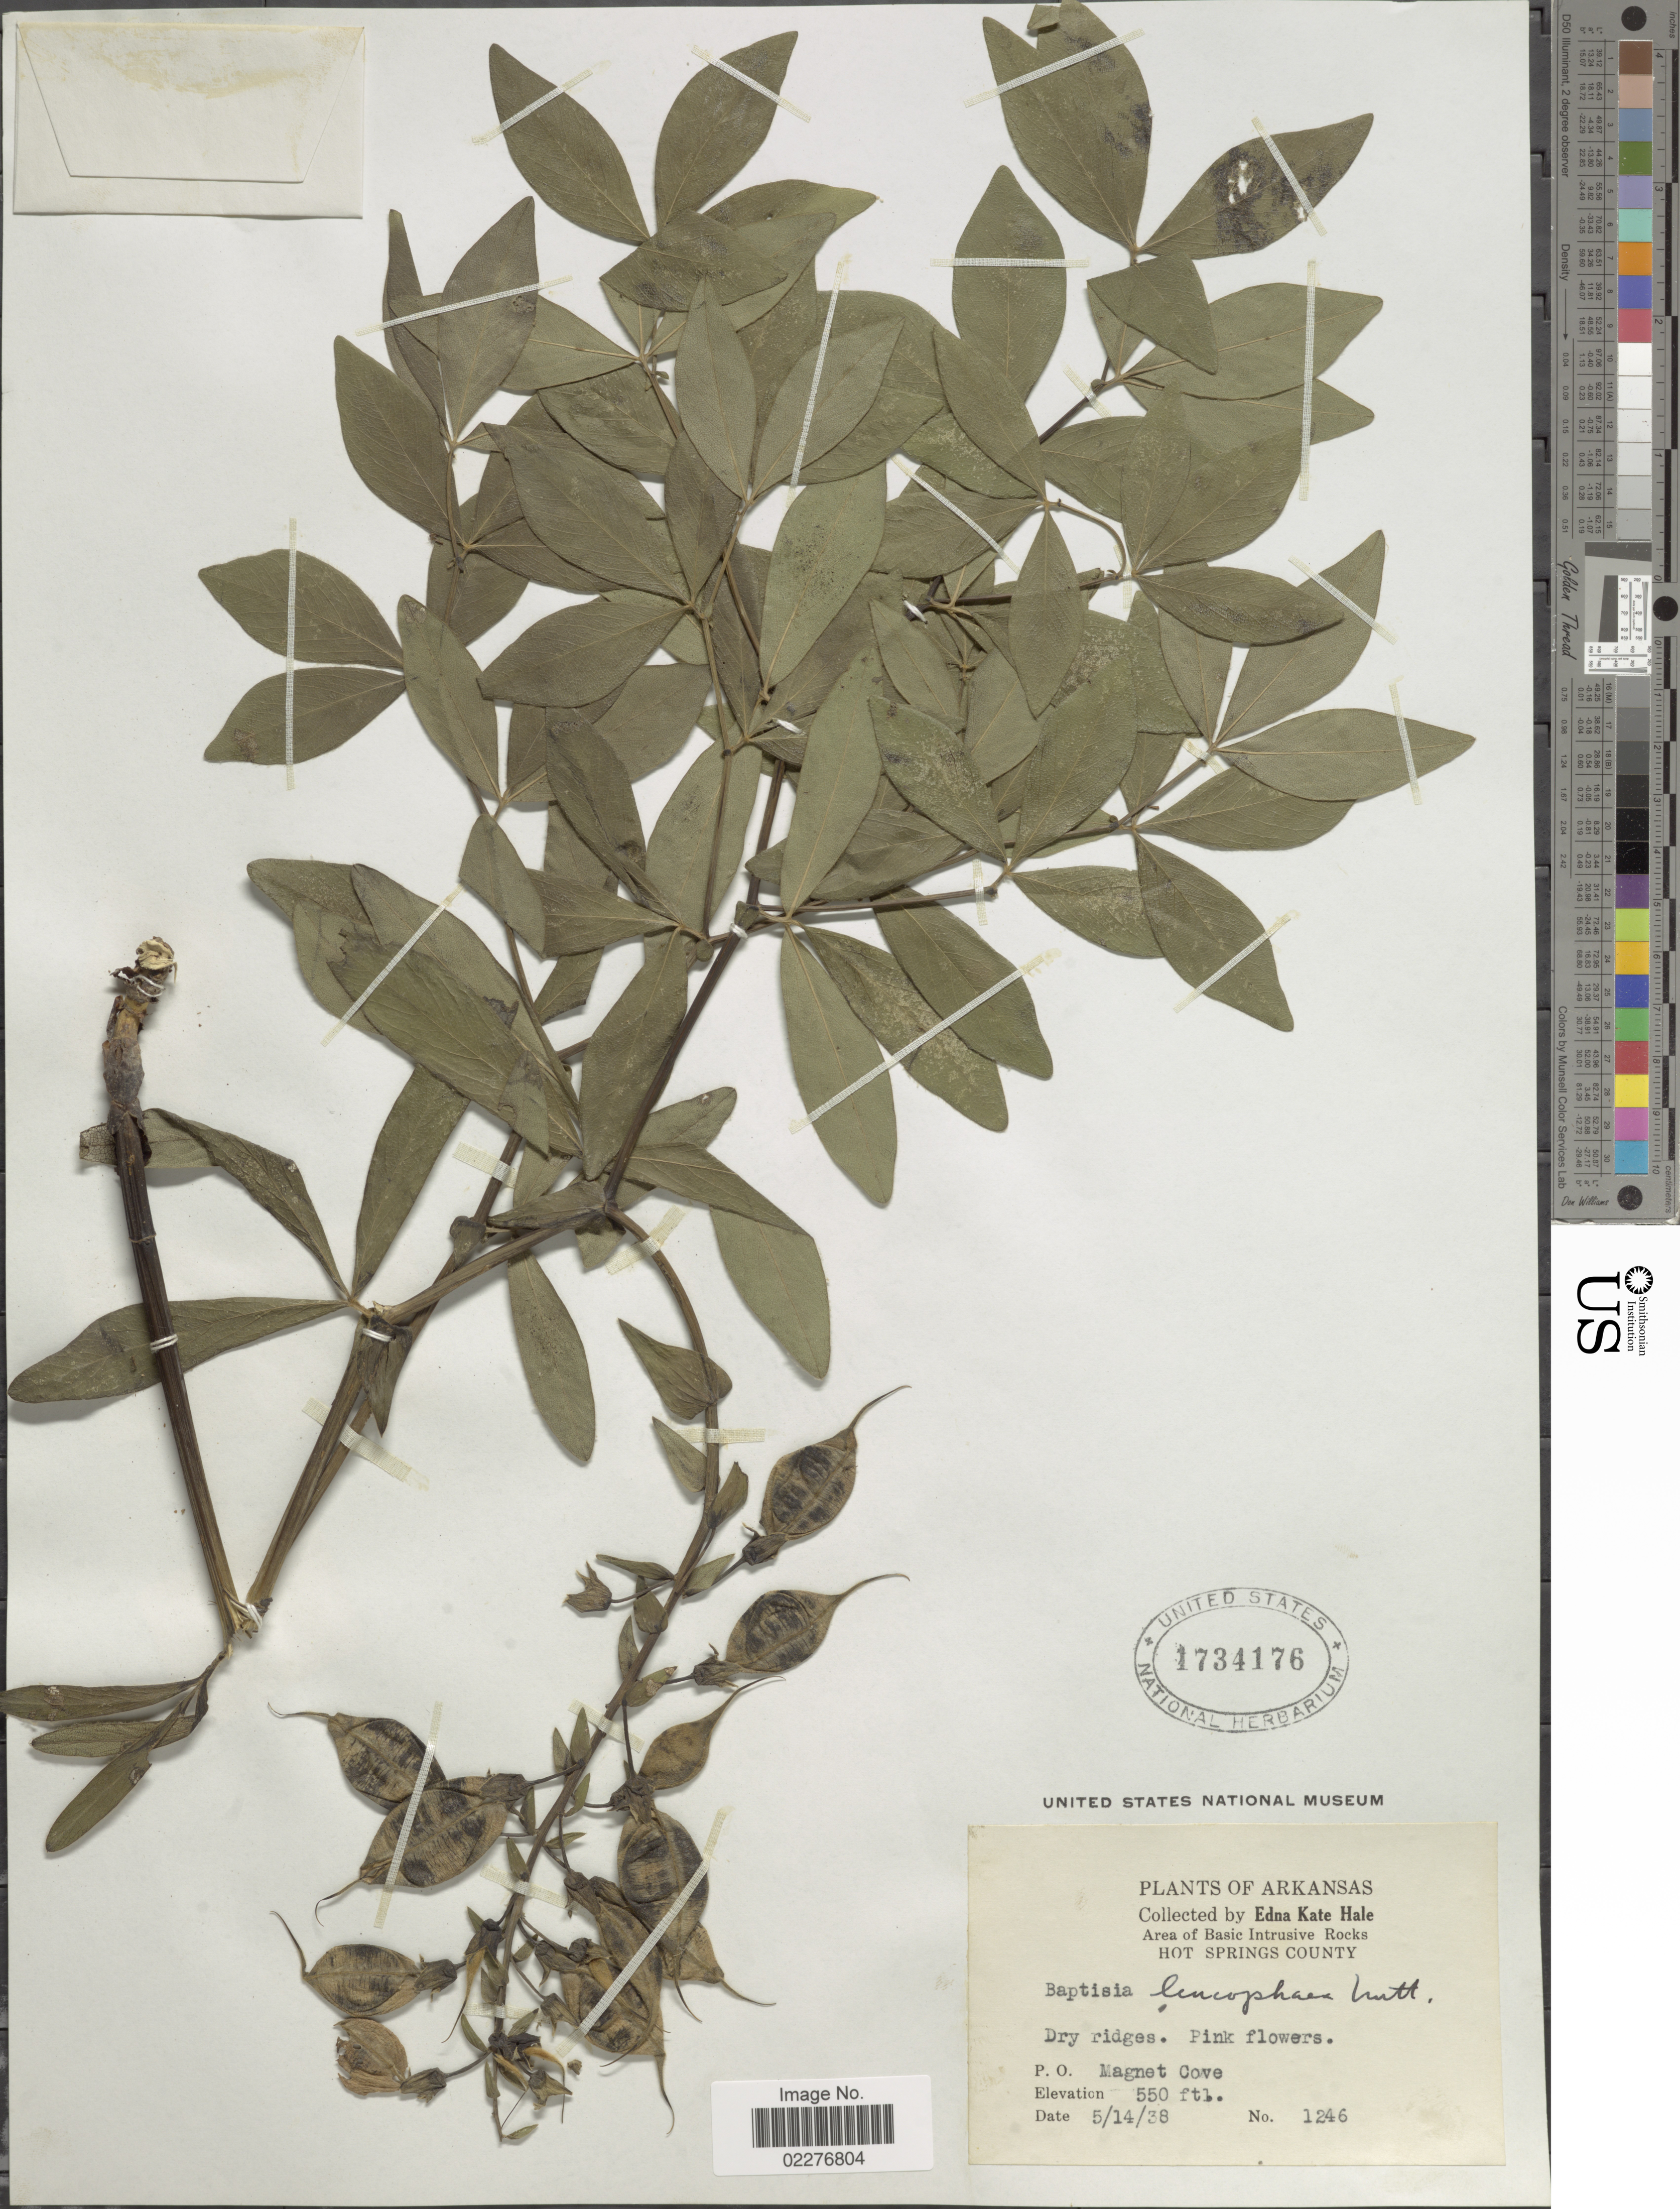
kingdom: Plantae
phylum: Tracheophyta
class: Magnoliopsida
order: Fabales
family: Fabaceae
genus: Baptisia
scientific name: Baptisia leucophaea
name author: Nutt.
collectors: E. K. Hale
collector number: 1246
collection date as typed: Transcribed d/m/y: 14/5/38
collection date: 1938-05-14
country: United States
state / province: Arkansas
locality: Area of Basic Intrusive Rocks, Hit Springs County, P.O. Magnet Cove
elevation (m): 168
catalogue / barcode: US 1734176